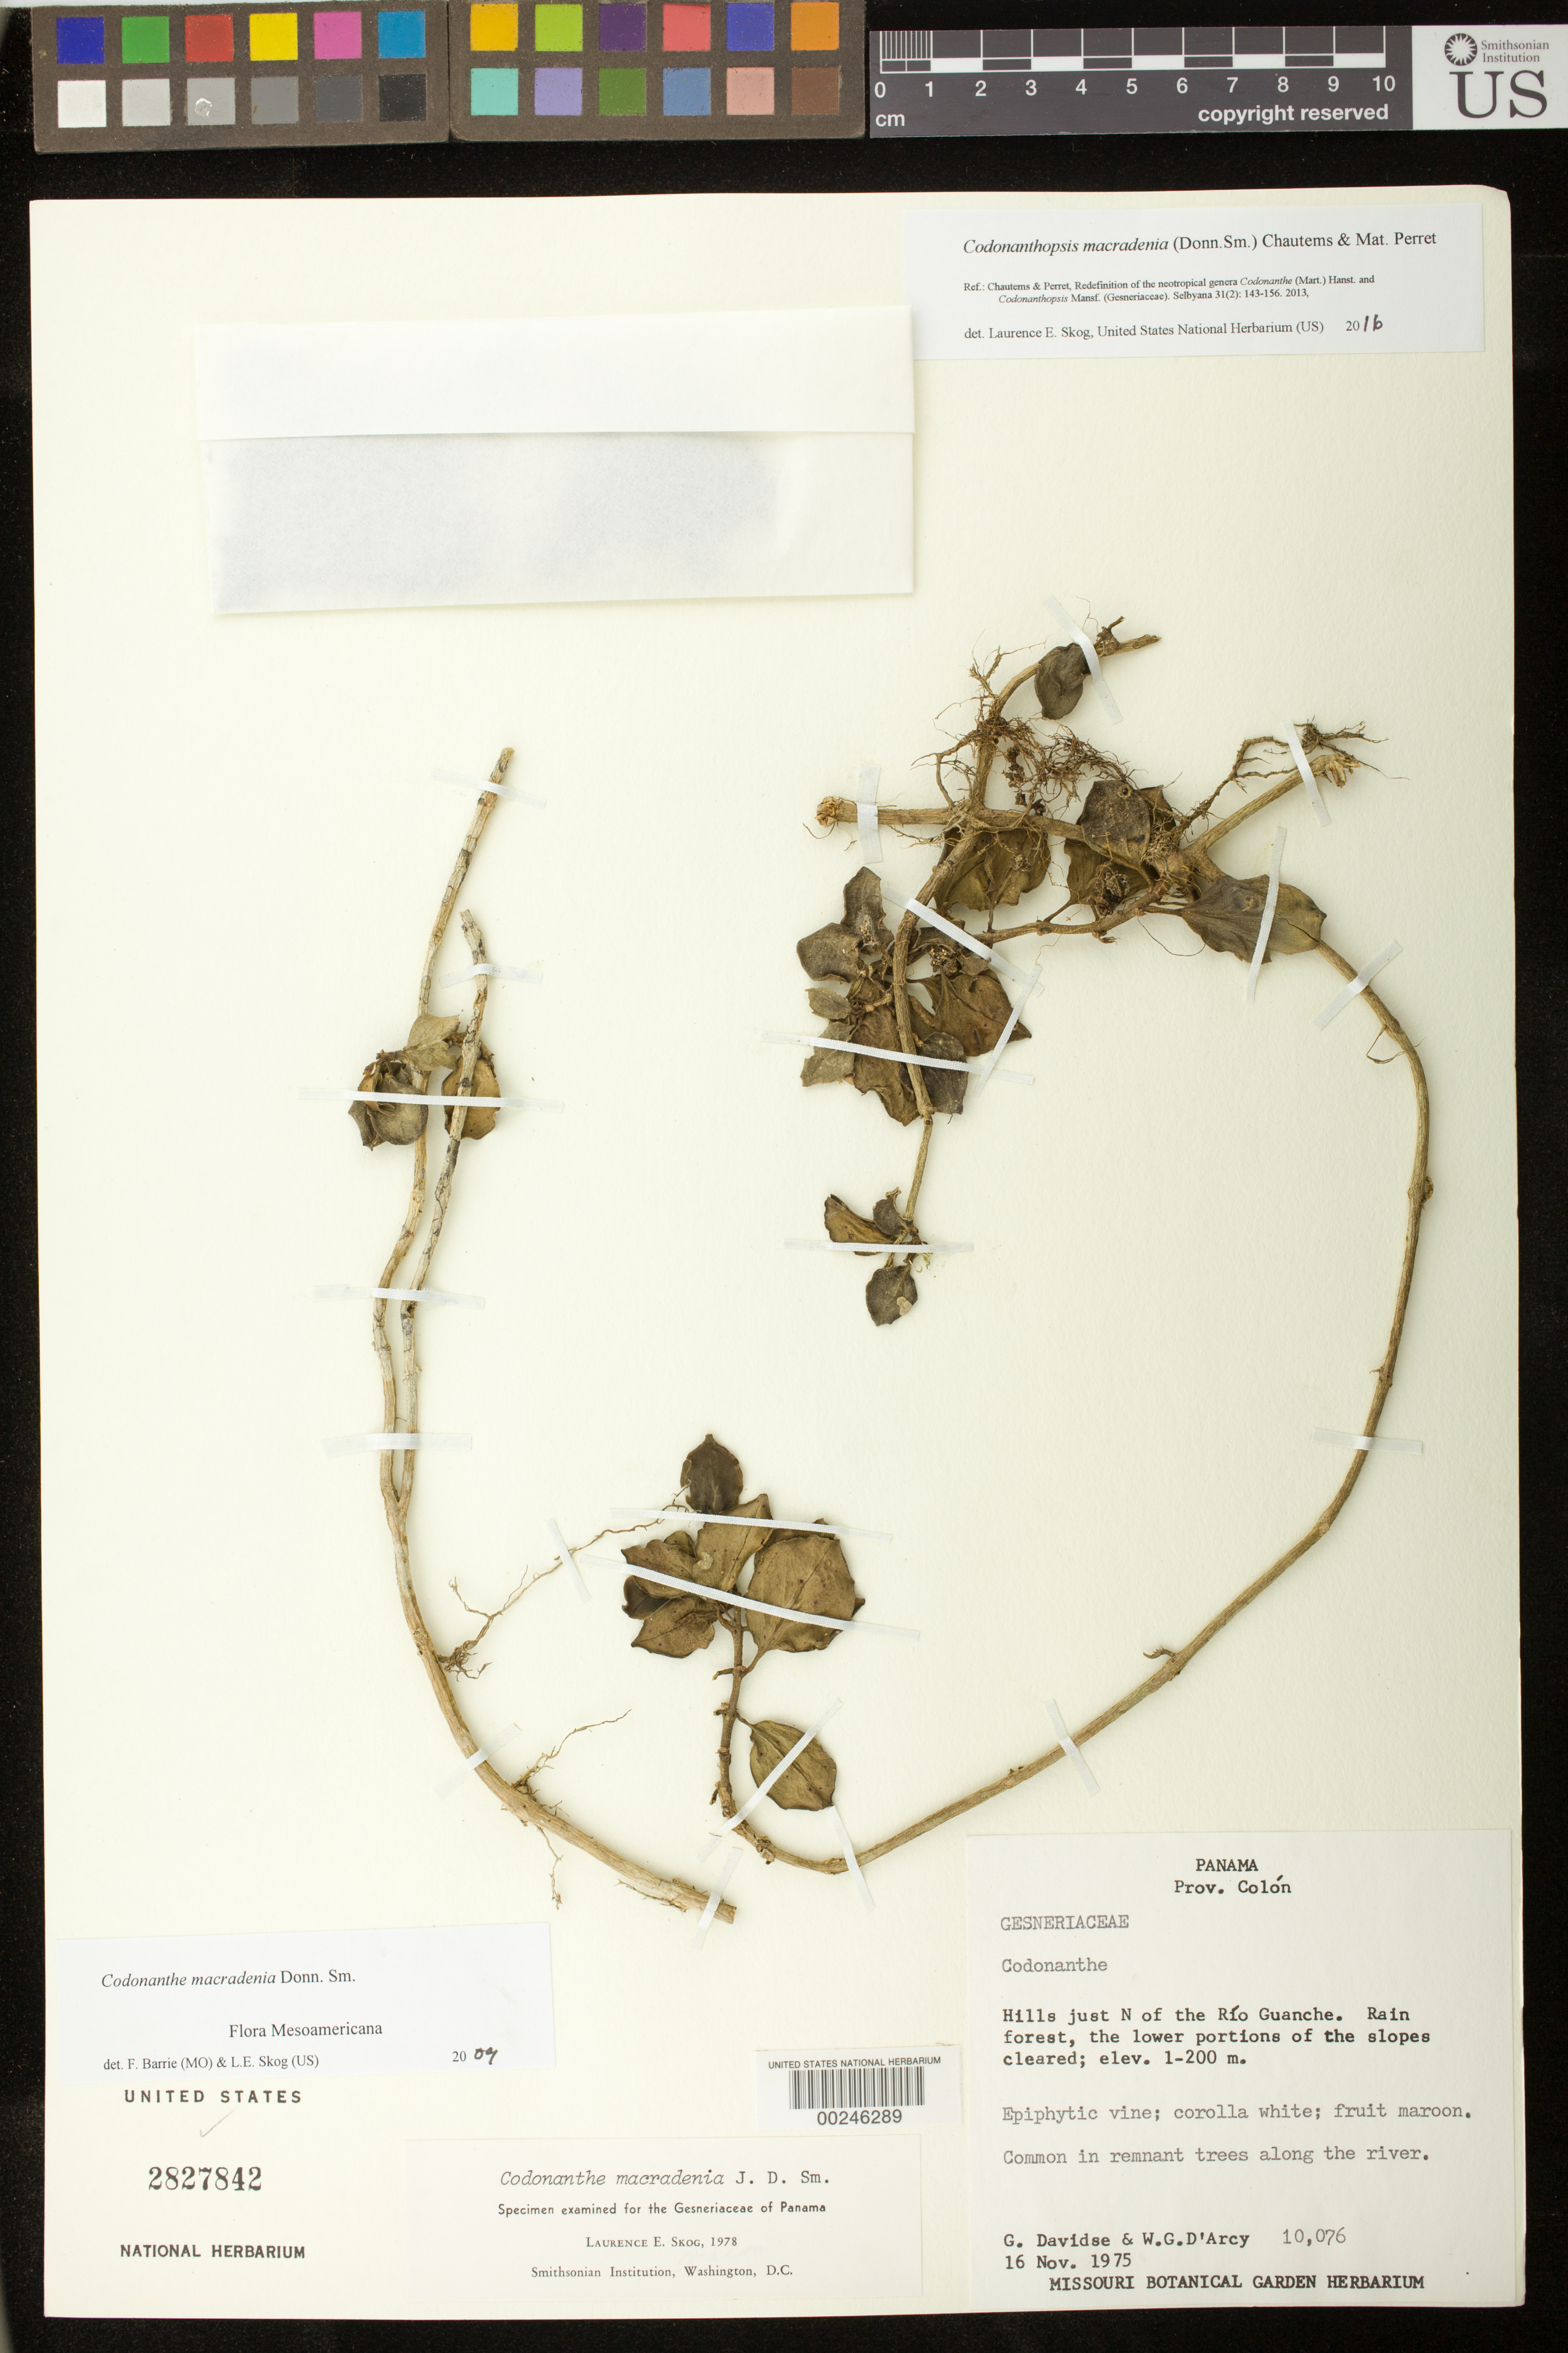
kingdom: Plantae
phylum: Tracheophyta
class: Magnoliopsida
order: Lamiales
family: Gesneriaceae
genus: Codonanthopsis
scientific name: Codonanthopsis macradenia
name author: (Donn. Sm.) Chautems & Mat.Perret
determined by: Skog, Laurence E.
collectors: G. Davidse & W. G. D'Arcy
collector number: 10076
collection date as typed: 16 Nov 1975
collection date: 1975-11-16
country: Panama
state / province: Colón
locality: Hills just N of the Rio Guanche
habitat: Rain forest, the lower portions of the slopes cleared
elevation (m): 1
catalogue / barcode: US 2827842